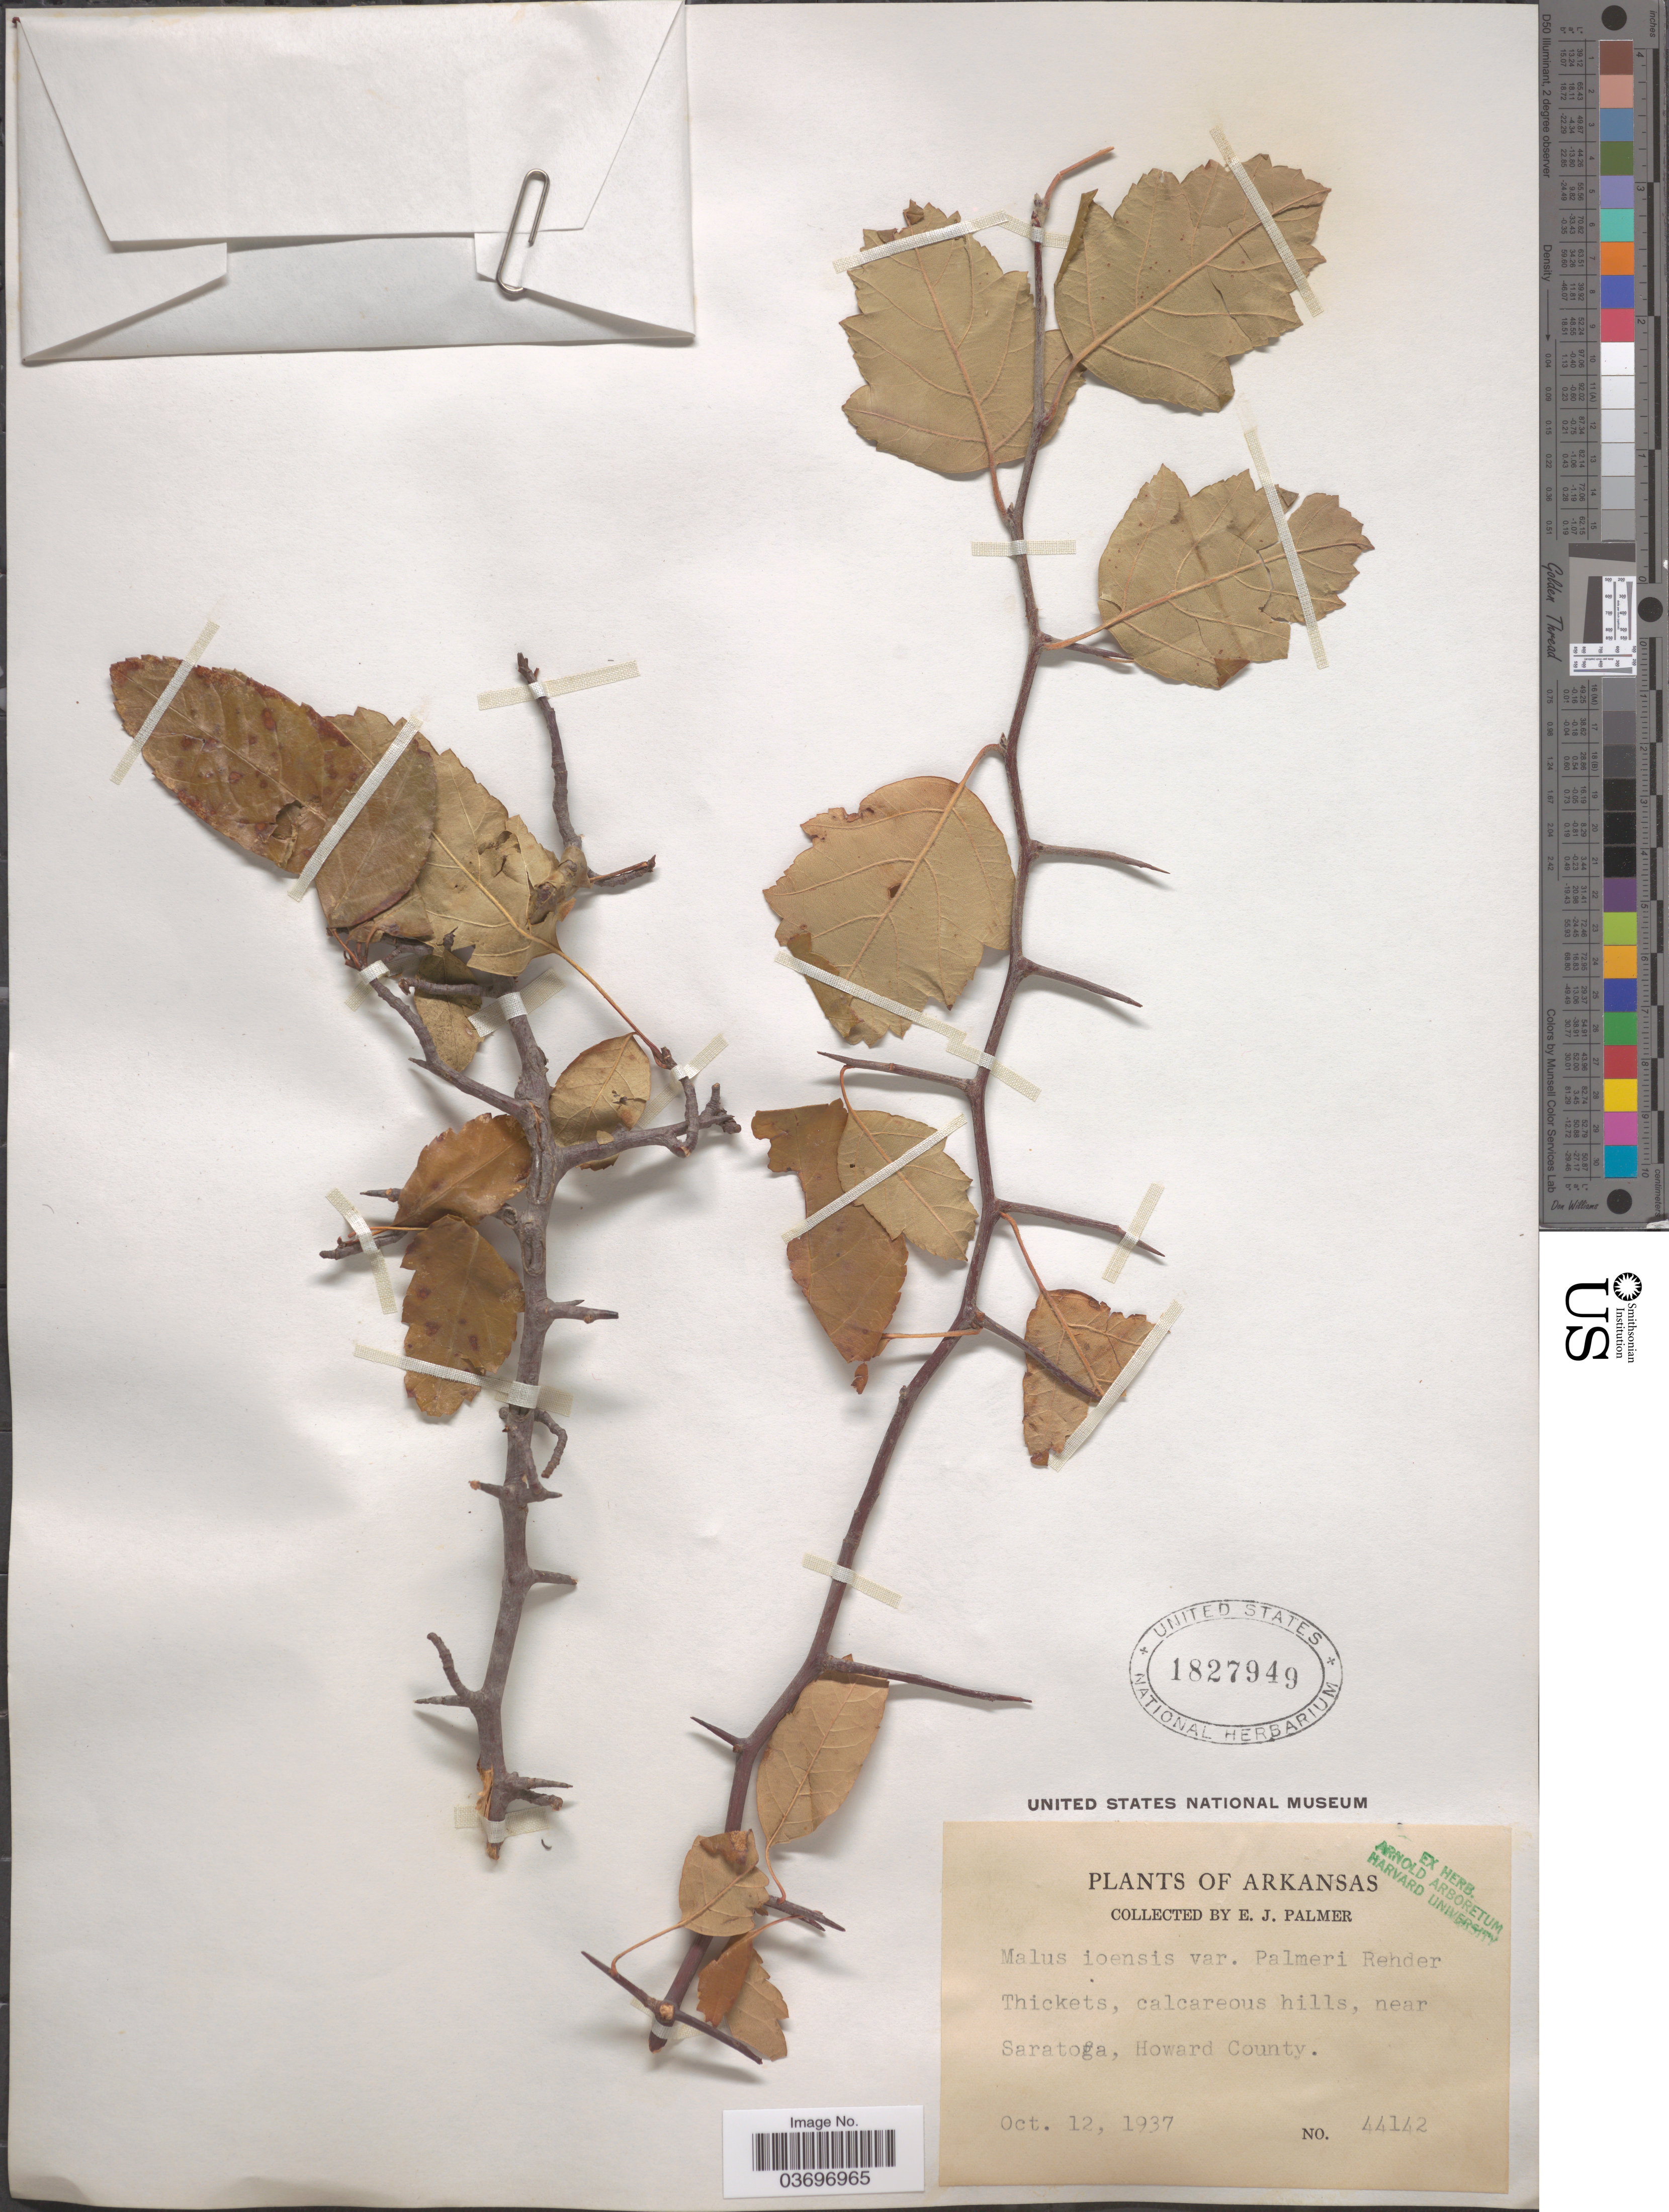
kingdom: Plantae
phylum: Tracheophyta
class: Magnoliopsida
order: Rosales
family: Rosaceae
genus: Malus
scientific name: Malus ioensis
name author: (Alph. Wood) Britton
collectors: E. J. Palmer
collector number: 44142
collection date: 1937-10-12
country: United States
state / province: Arkansas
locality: Near Saratoga, Howard County.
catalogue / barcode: US 1827949